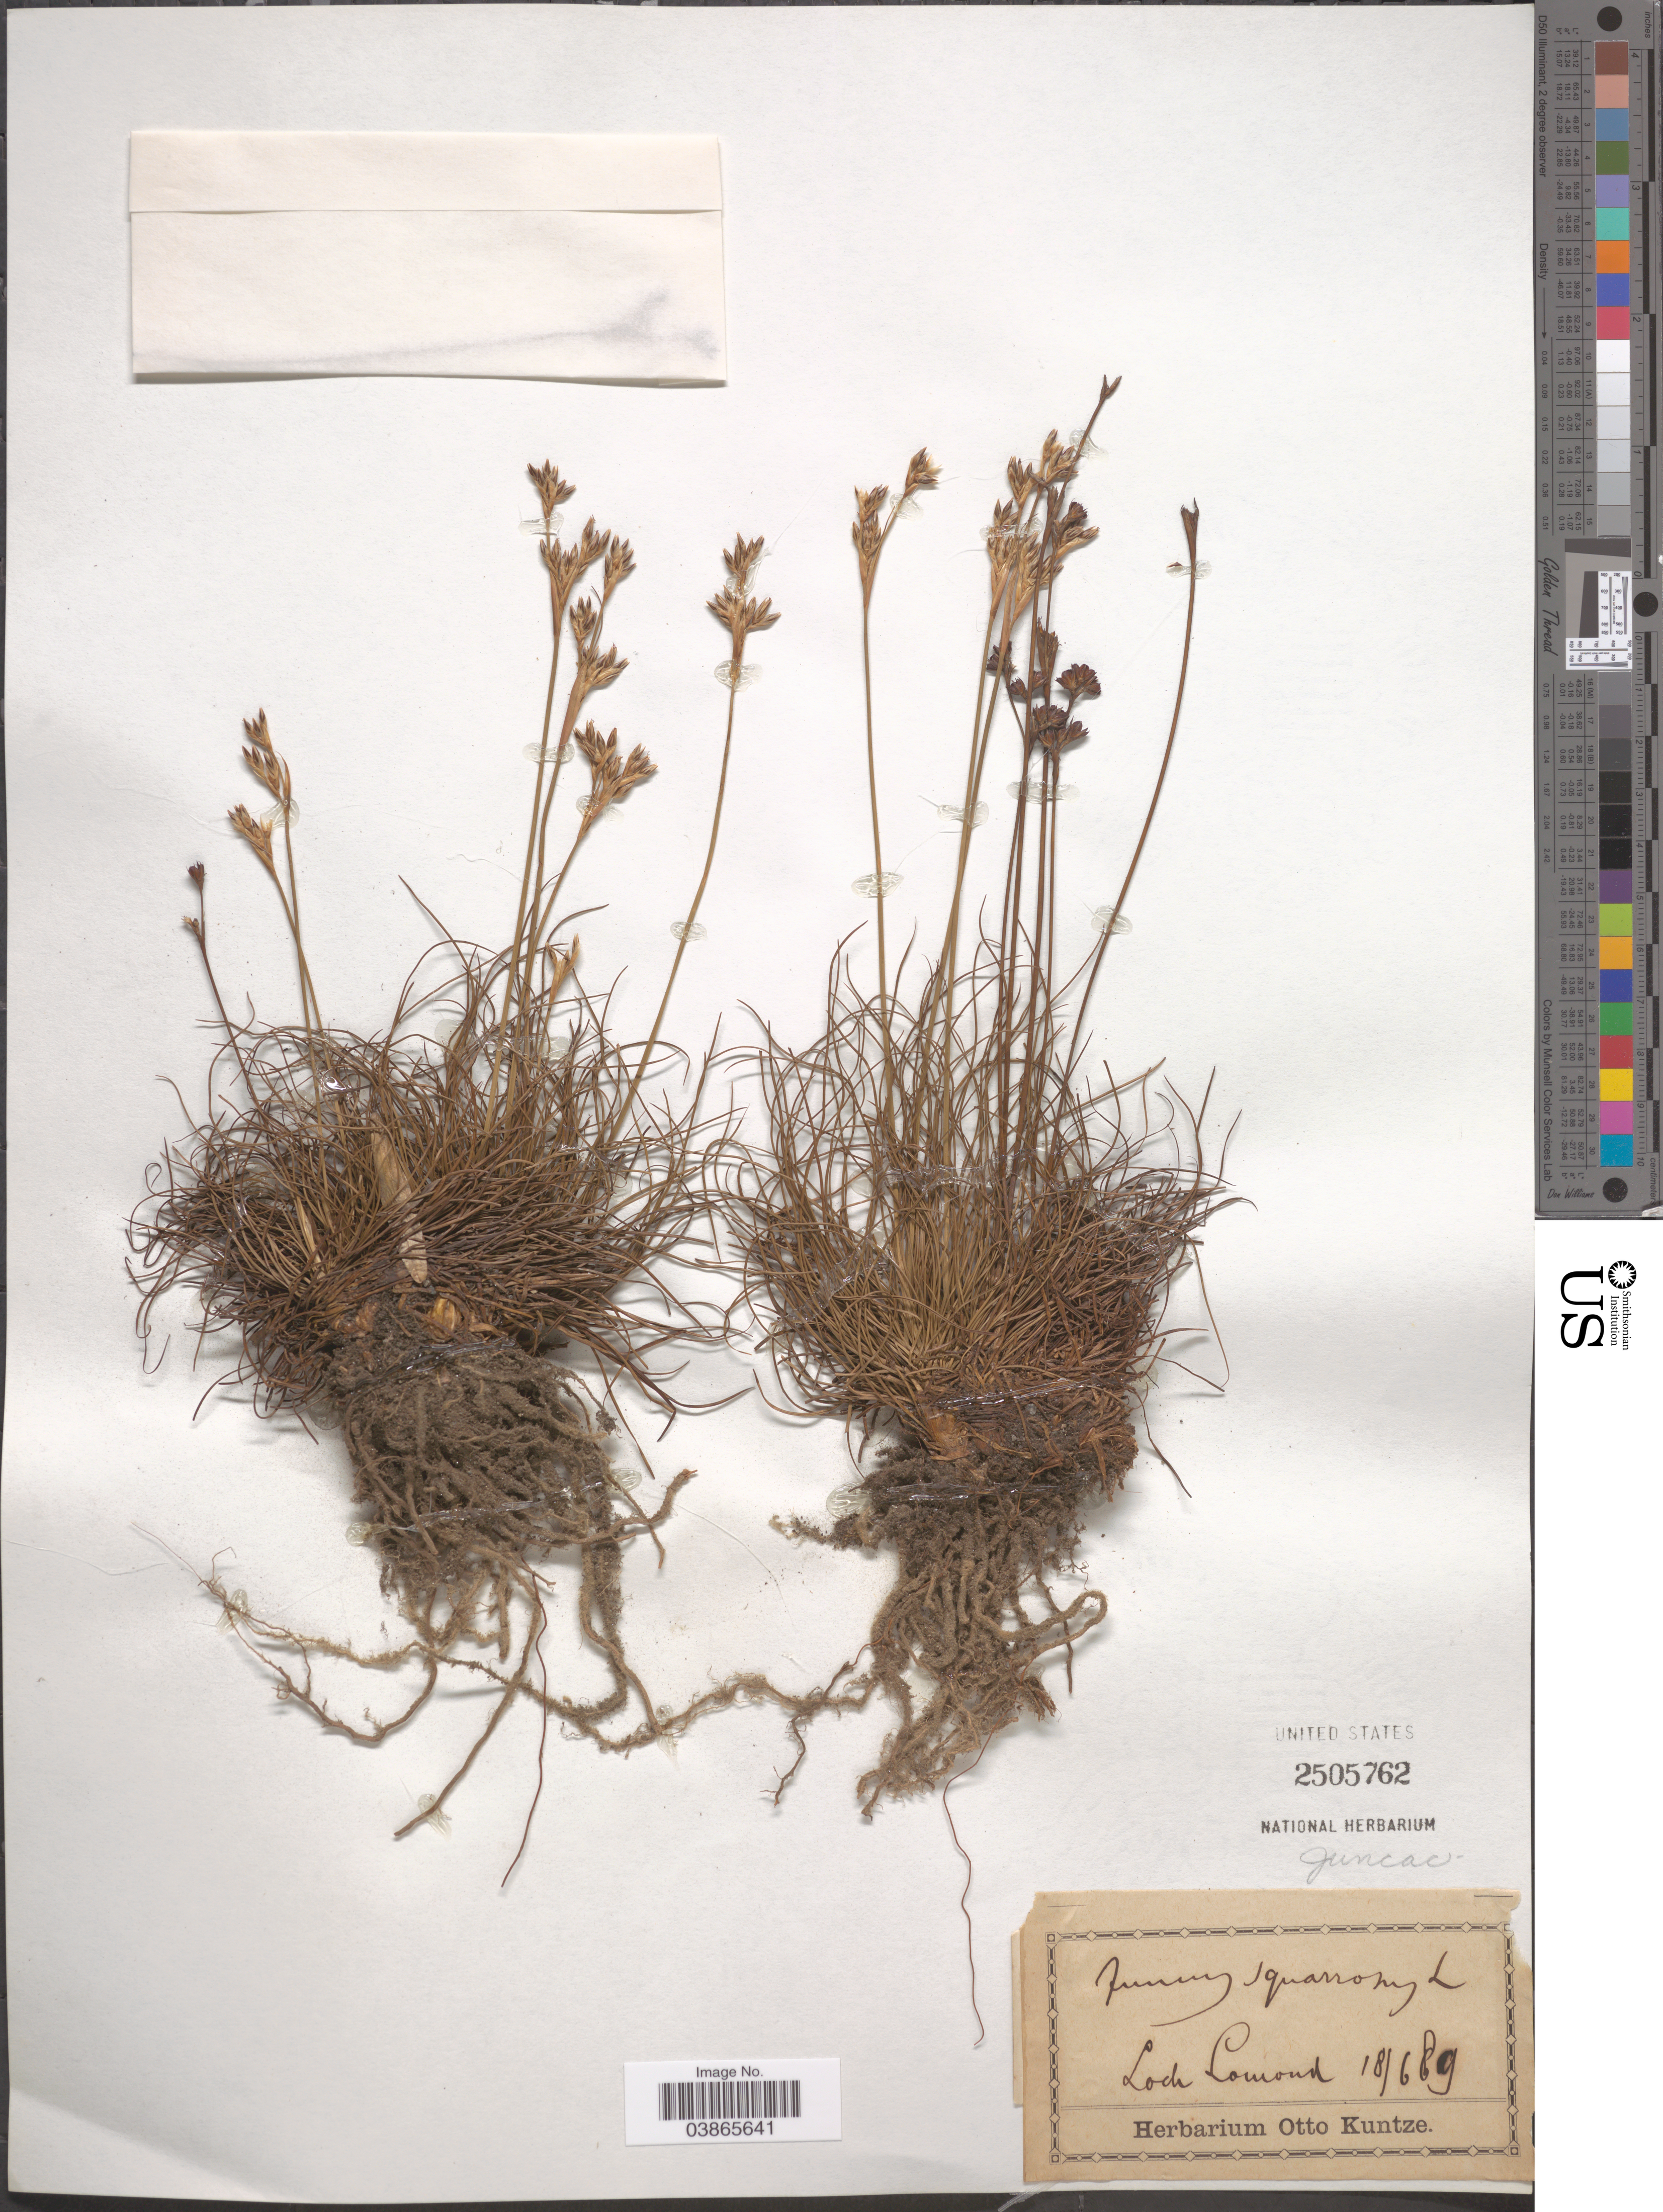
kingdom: Plantae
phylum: Tracheophyta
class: Liliopsida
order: Poales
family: Juncaceae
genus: Juncus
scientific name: Juncus squarrosus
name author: L.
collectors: ex herb. Otto Kuntze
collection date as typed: Transcribed d/m/y: 18/6/89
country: United Kingdom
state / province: Scotland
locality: Loch Lomond.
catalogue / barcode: US 2505762